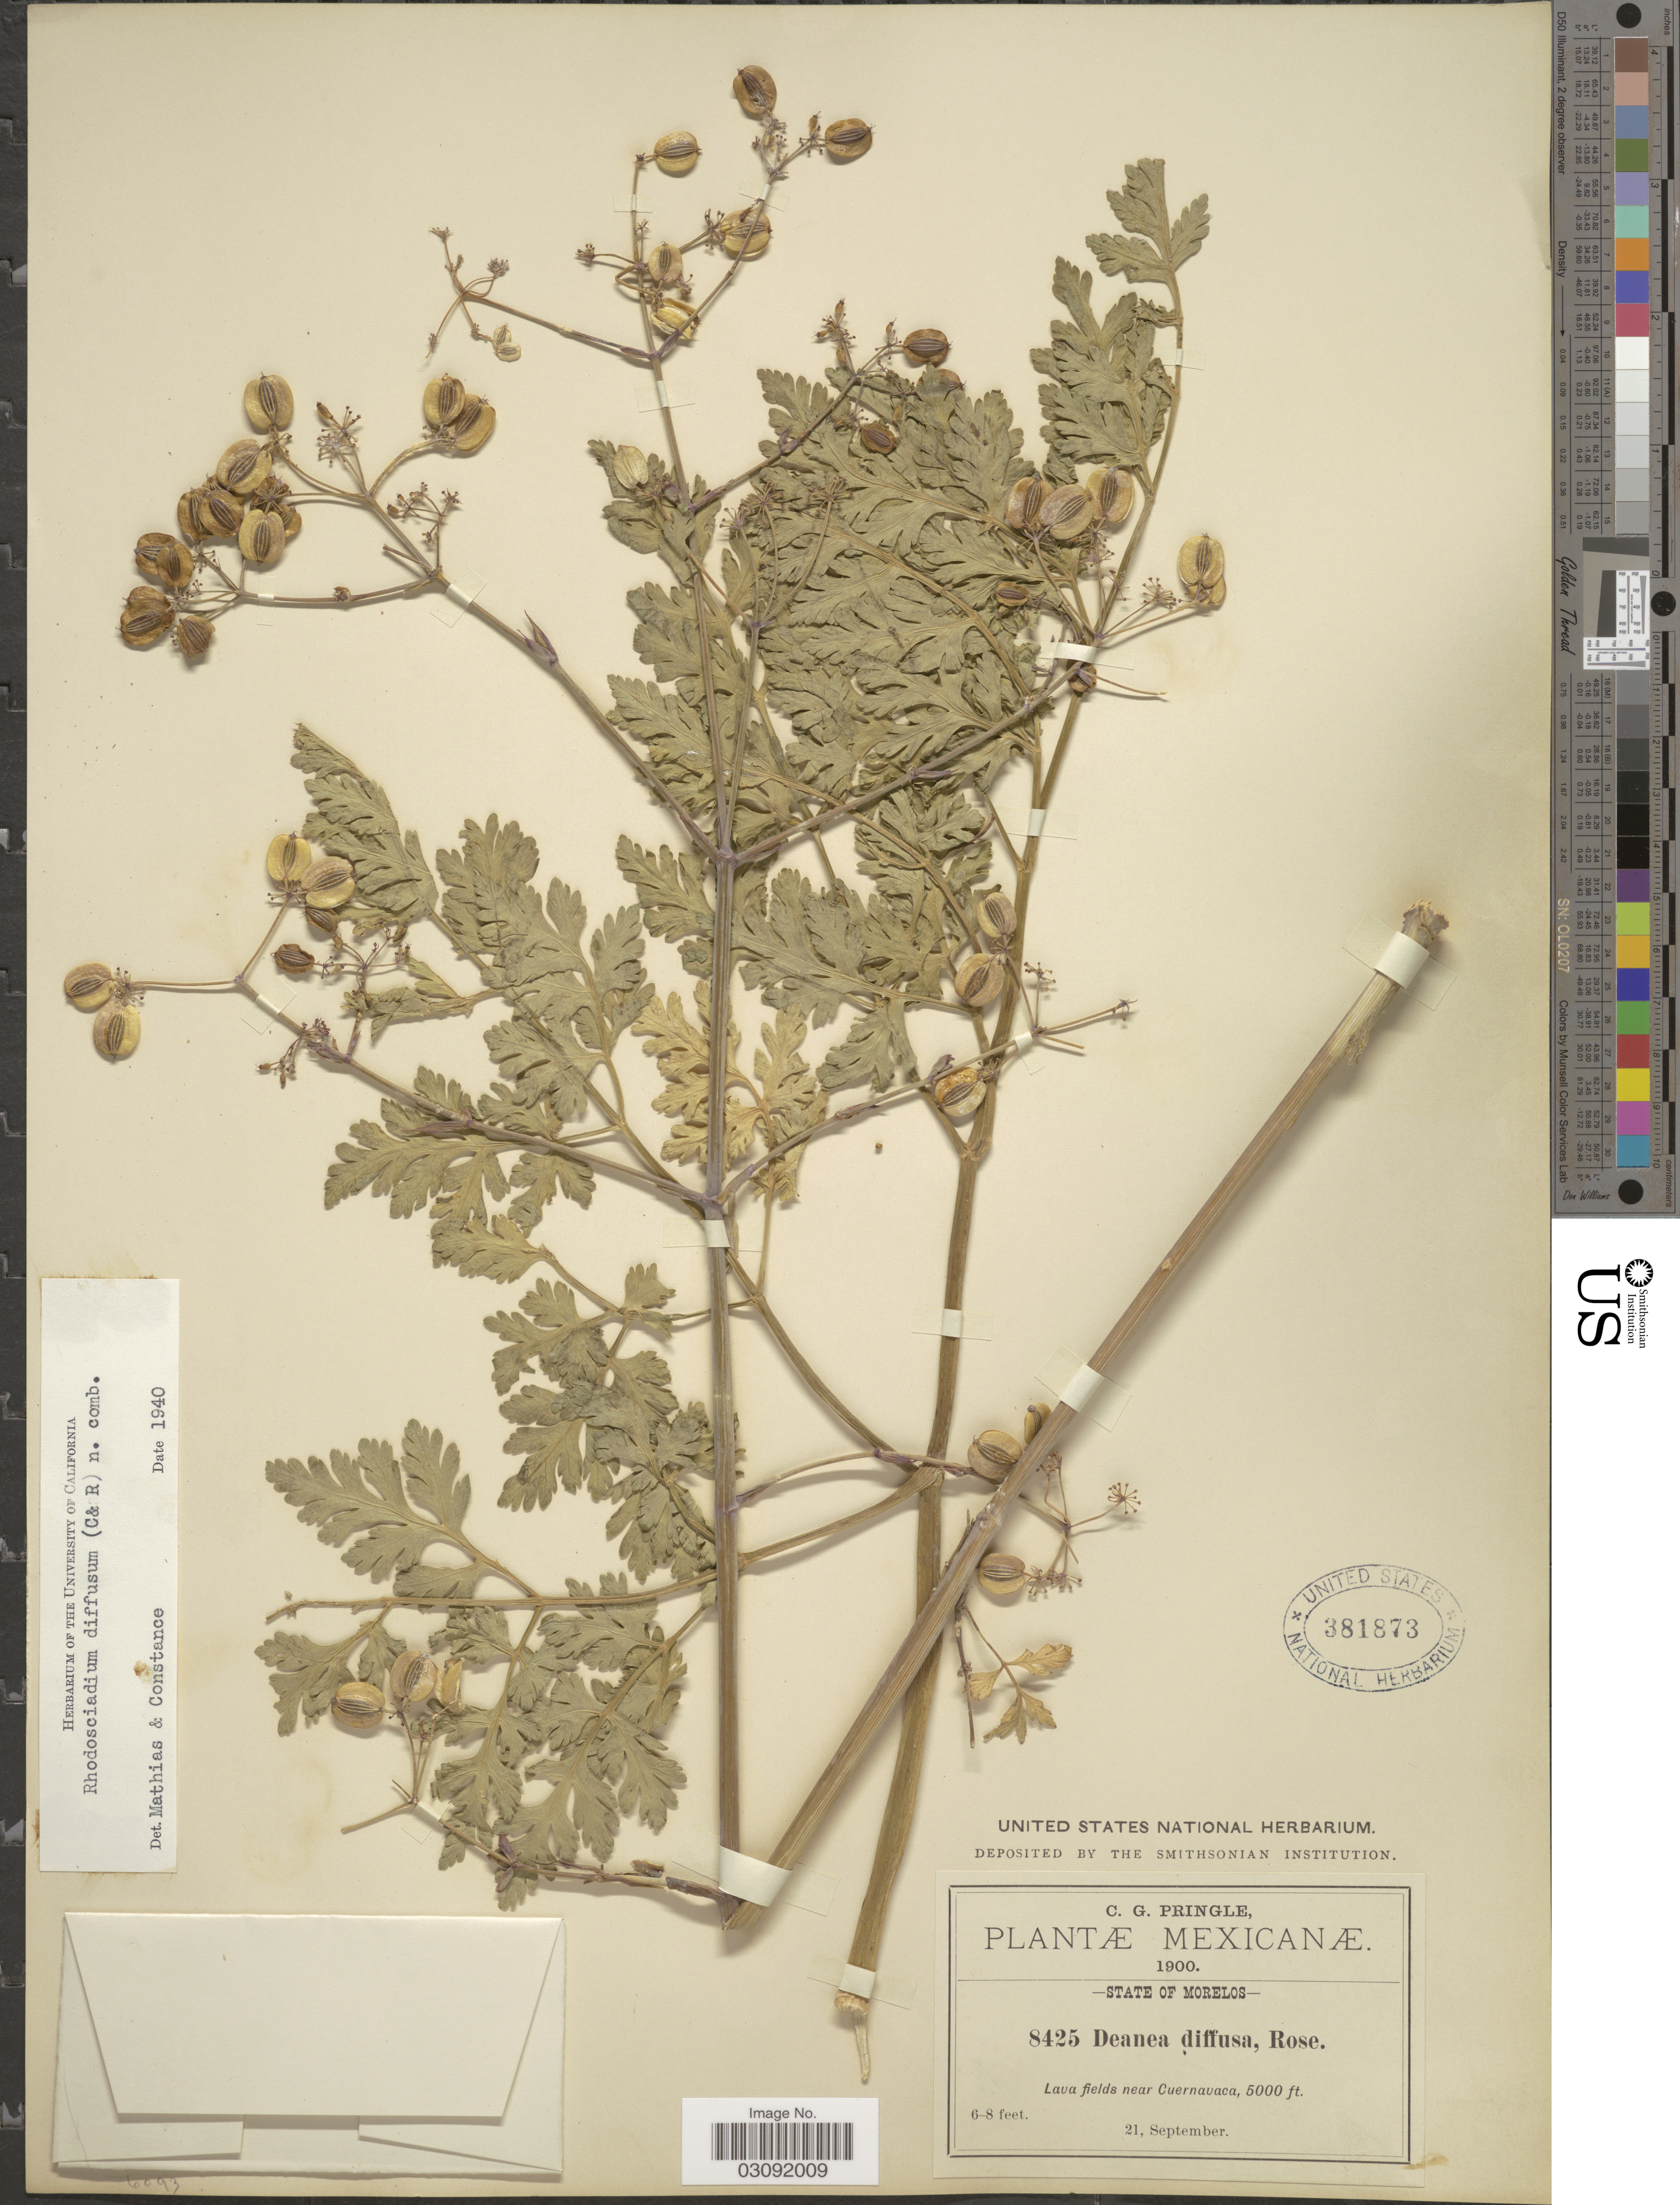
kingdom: Plantae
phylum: Tracheophyta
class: Magnoliopsida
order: Apiales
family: Apiaceae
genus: Rhodosciadium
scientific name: Rhodosciadium diffusum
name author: (J.M. Coult. & Rose) Mathias & Constance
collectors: C. G. Pringle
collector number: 8425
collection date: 1900-09-21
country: Mexico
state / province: Morelos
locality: Lava fields near Cuernavaca.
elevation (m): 1524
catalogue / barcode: US 381873